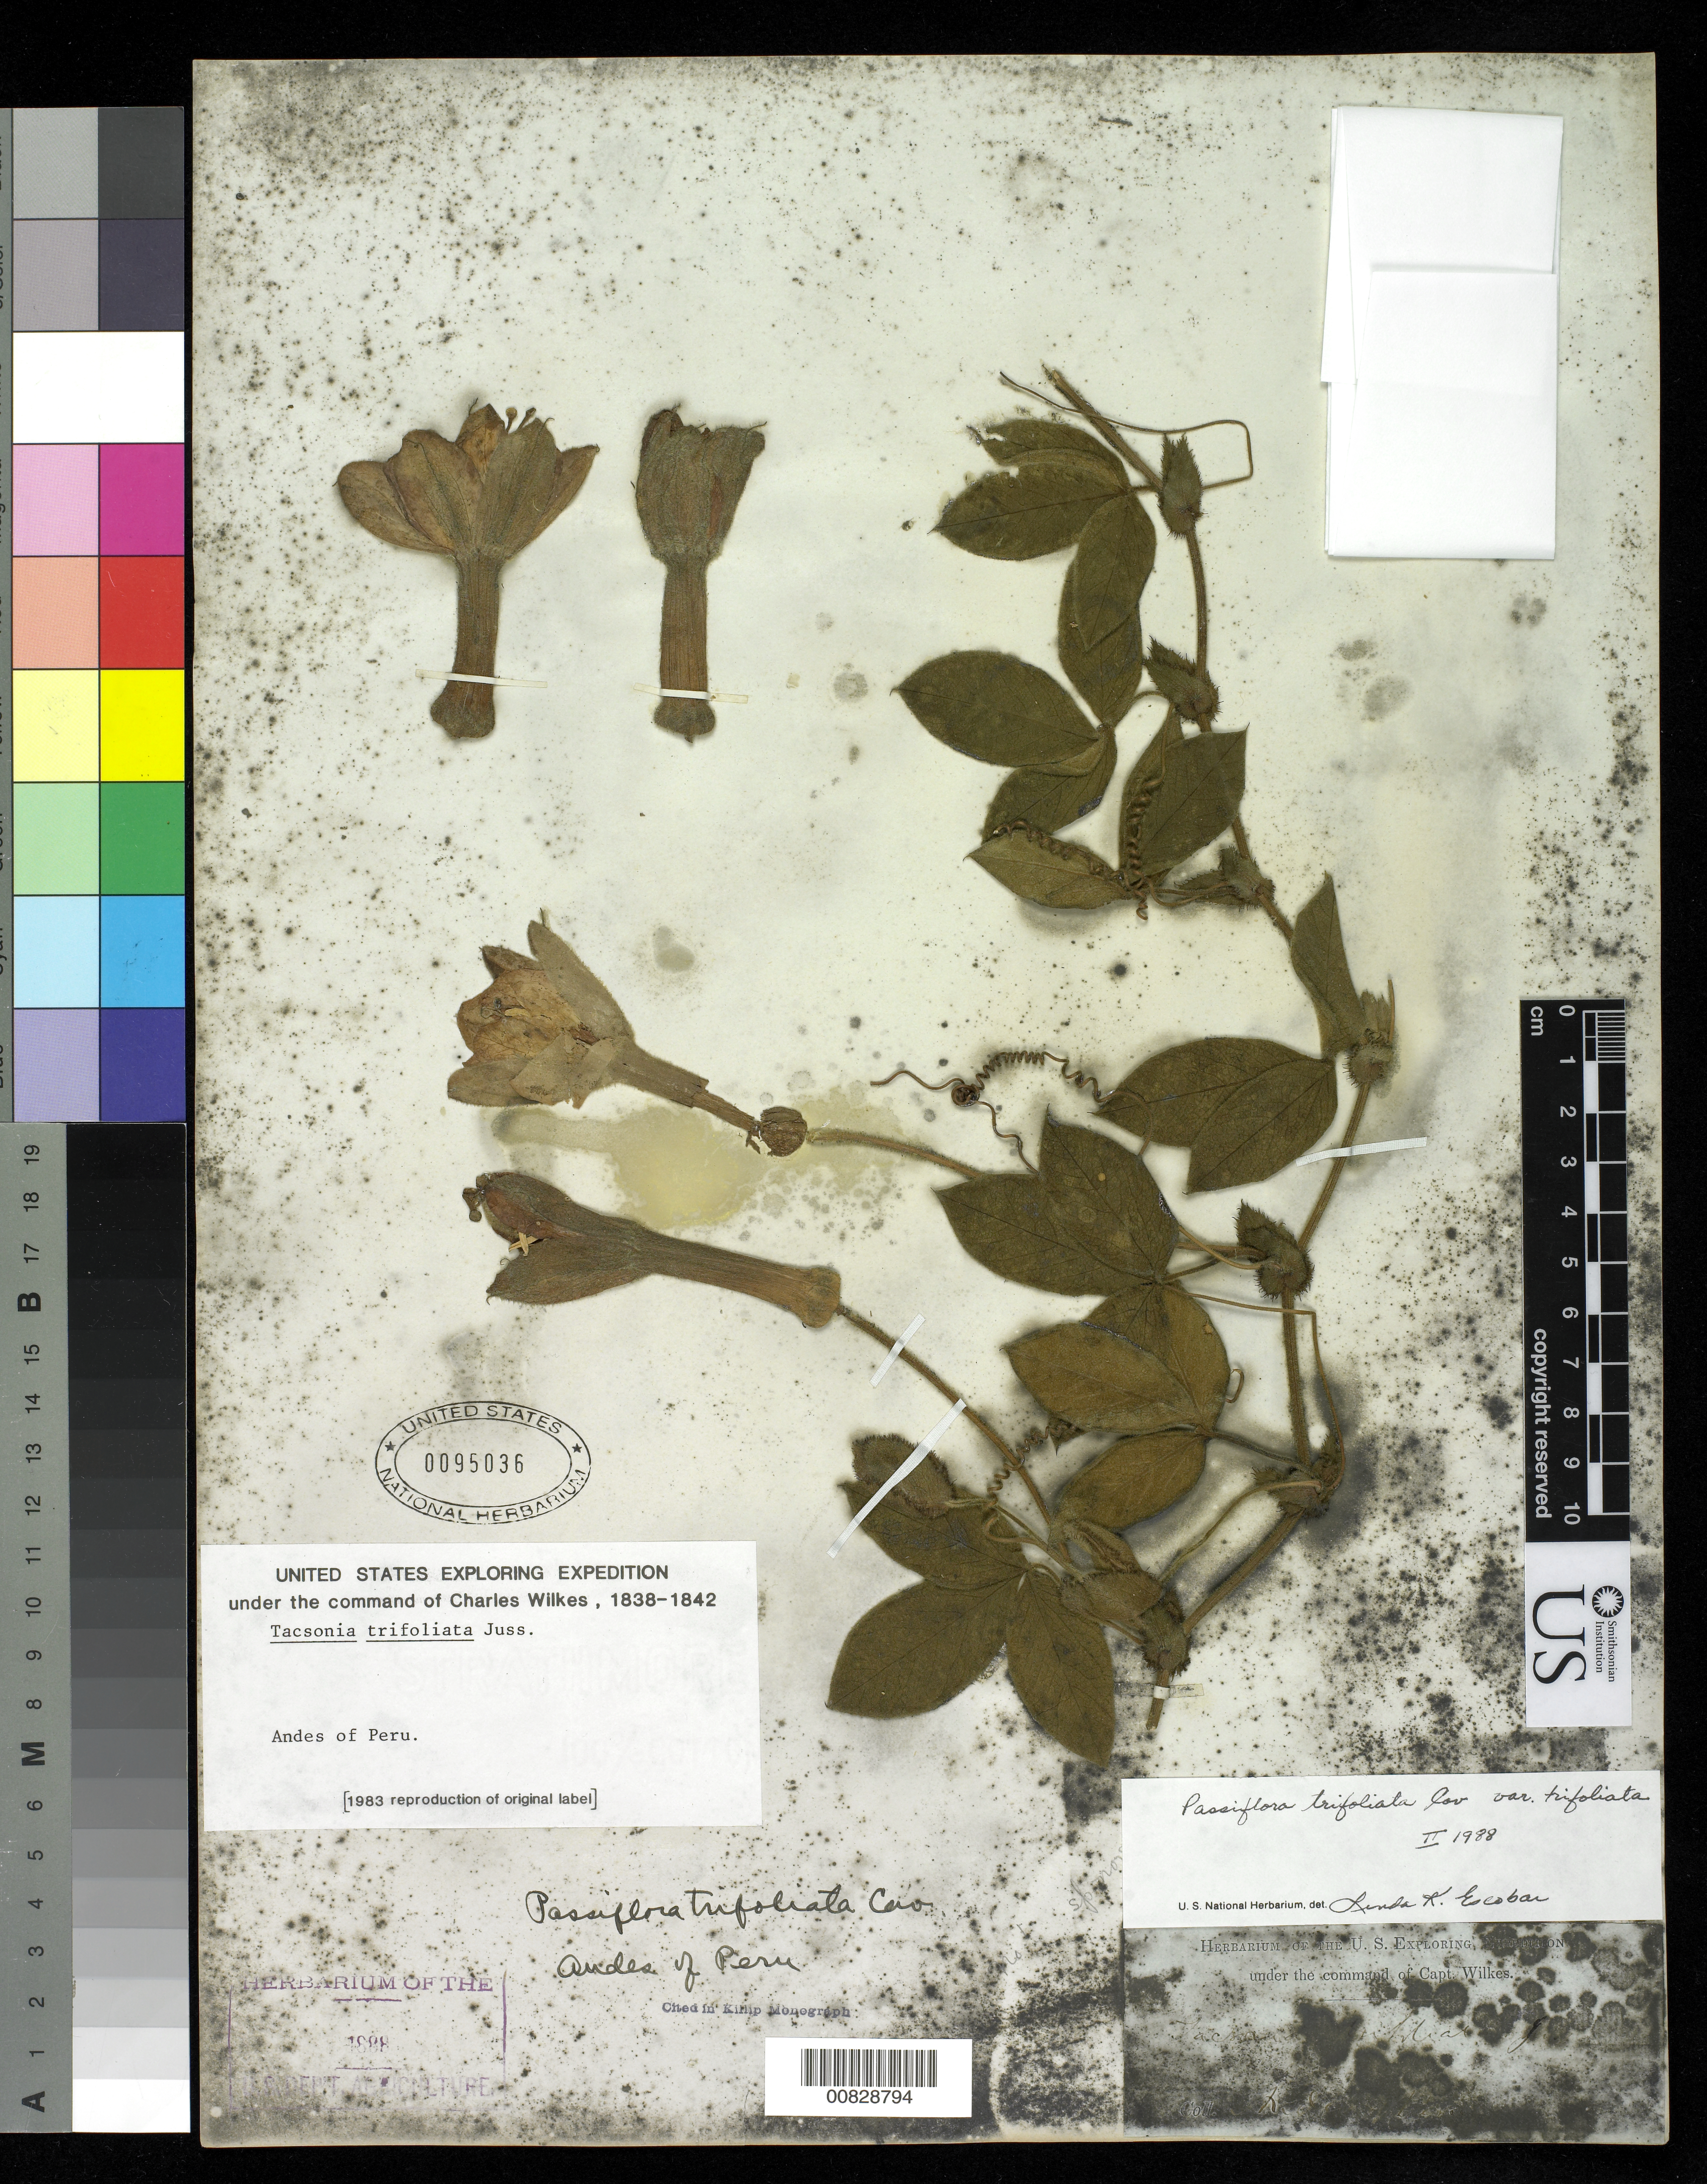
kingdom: Plantae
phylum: Tracheophyta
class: Magnoliopsida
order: Malpighiales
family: Passifloraceae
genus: Passiflora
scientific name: Passiflora trifoliata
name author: Cav.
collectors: Wilkes Explor. Exped.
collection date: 1838/1842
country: Peru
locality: Andes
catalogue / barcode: US 95036